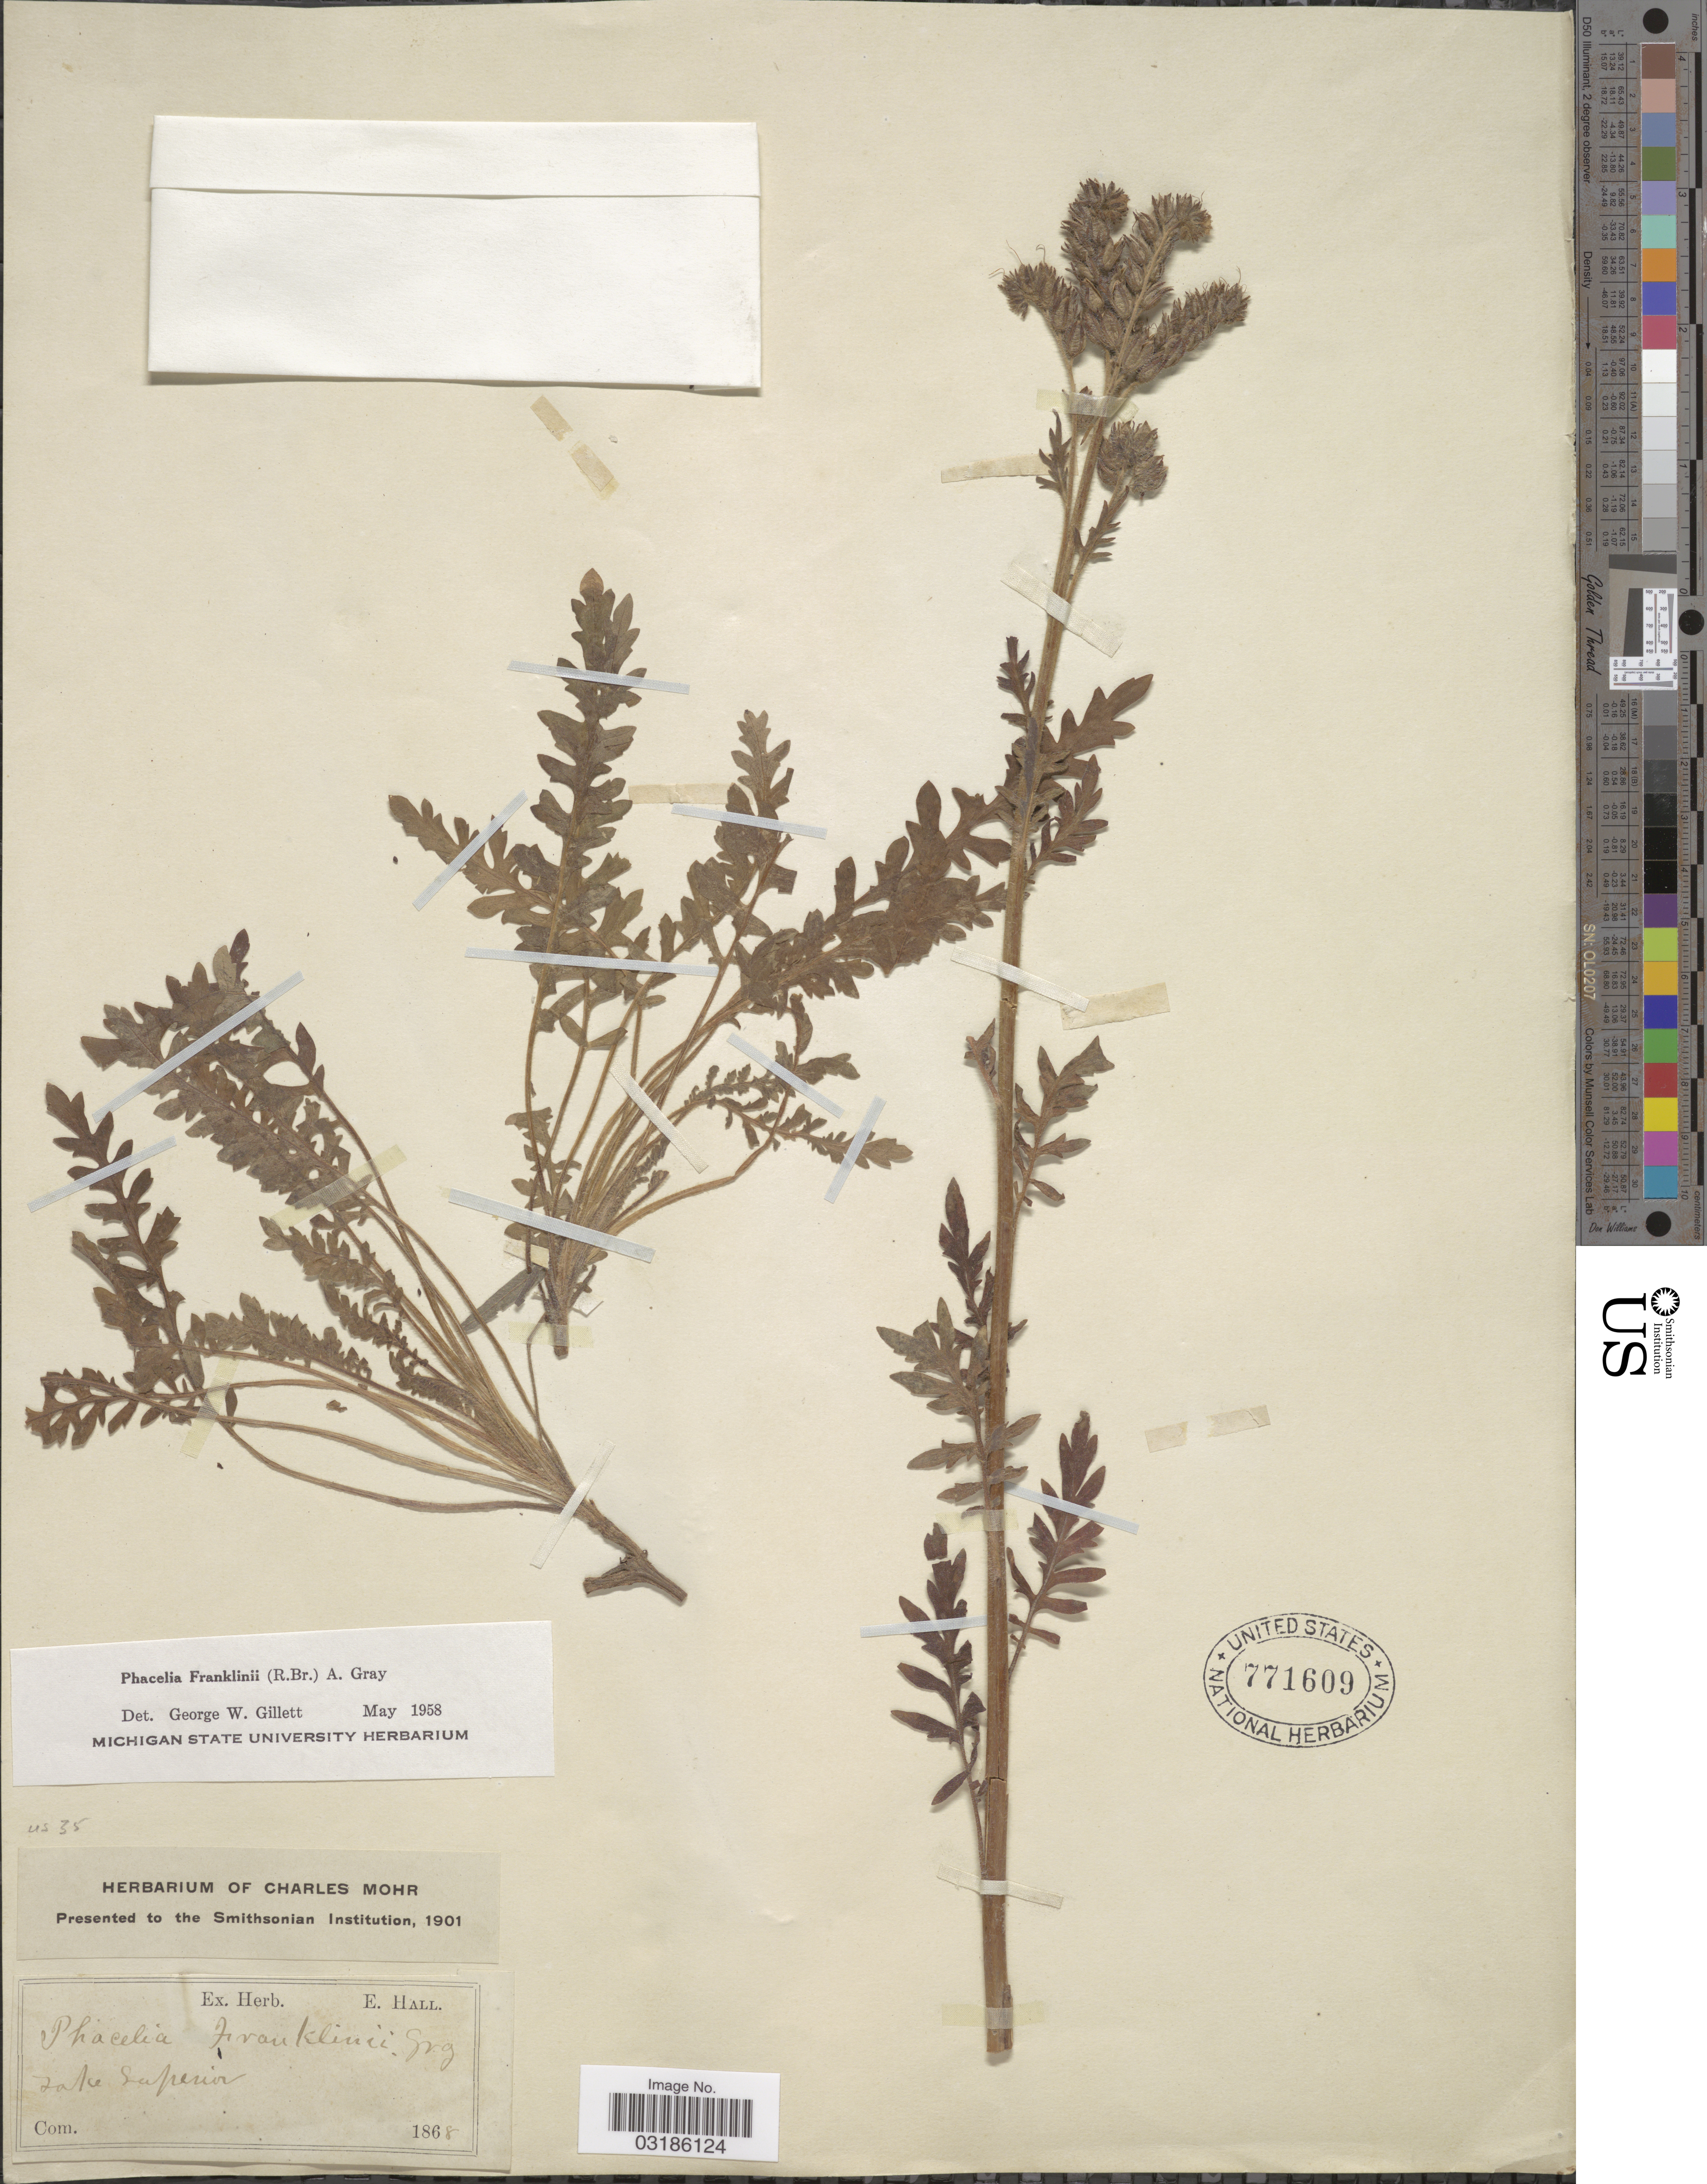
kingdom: Plantae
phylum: Tracheophyta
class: Magnoliopsida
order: Boraginales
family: Hydrophyllaceae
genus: Phacelia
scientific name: Phacelia franklinii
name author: Nutt.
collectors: ex herb. E. Hall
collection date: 1868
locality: Lake Superior.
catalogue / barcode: US 771609